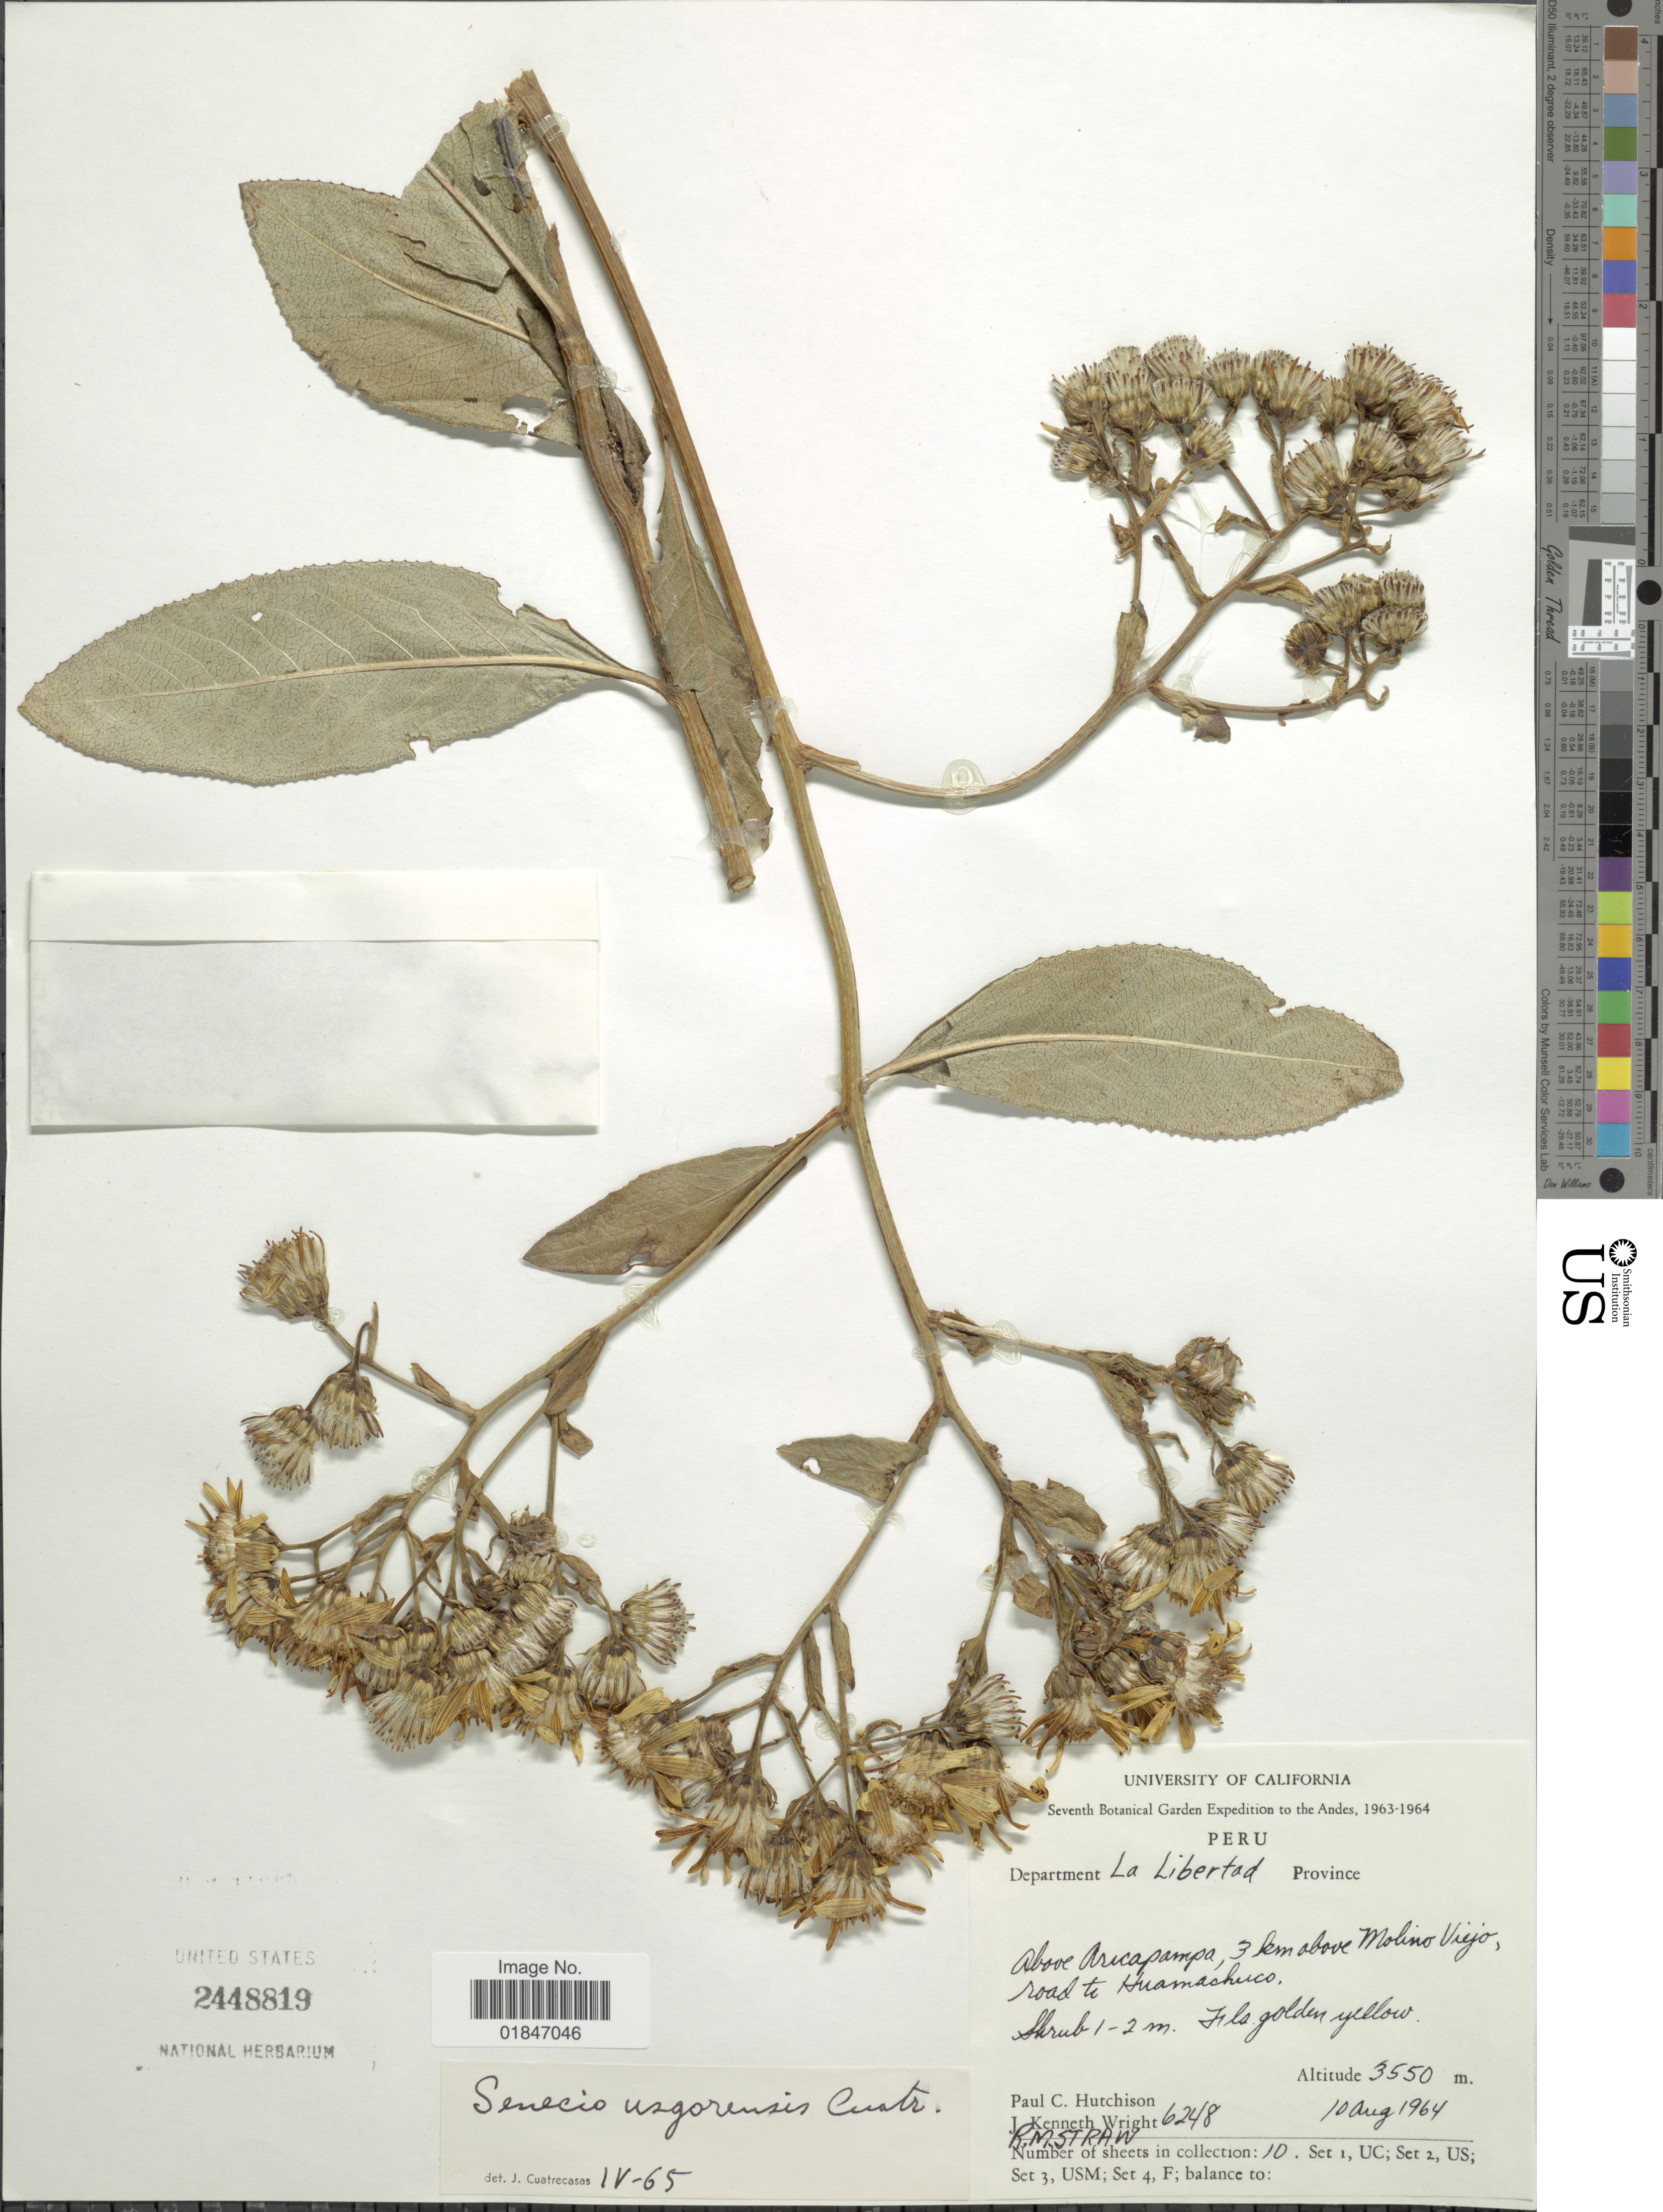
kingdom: Plantae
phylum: Tracheophyta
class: Magnoliopsida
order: Asterales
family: Asteraceae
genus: Dendrophorbium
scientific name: Dendrophorbium usgorense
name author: (Cuatrec.) C. Jeffrey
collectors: P. C. Hutchison & J. K. Wright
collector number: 6248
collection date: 1964-08-10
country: Peru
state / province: La Libertad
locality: Above Aricapampa, 3 km. above Molino Viejo, road to Huamachuco, Department La Libertad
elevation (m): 3550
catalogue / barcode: US 2448819